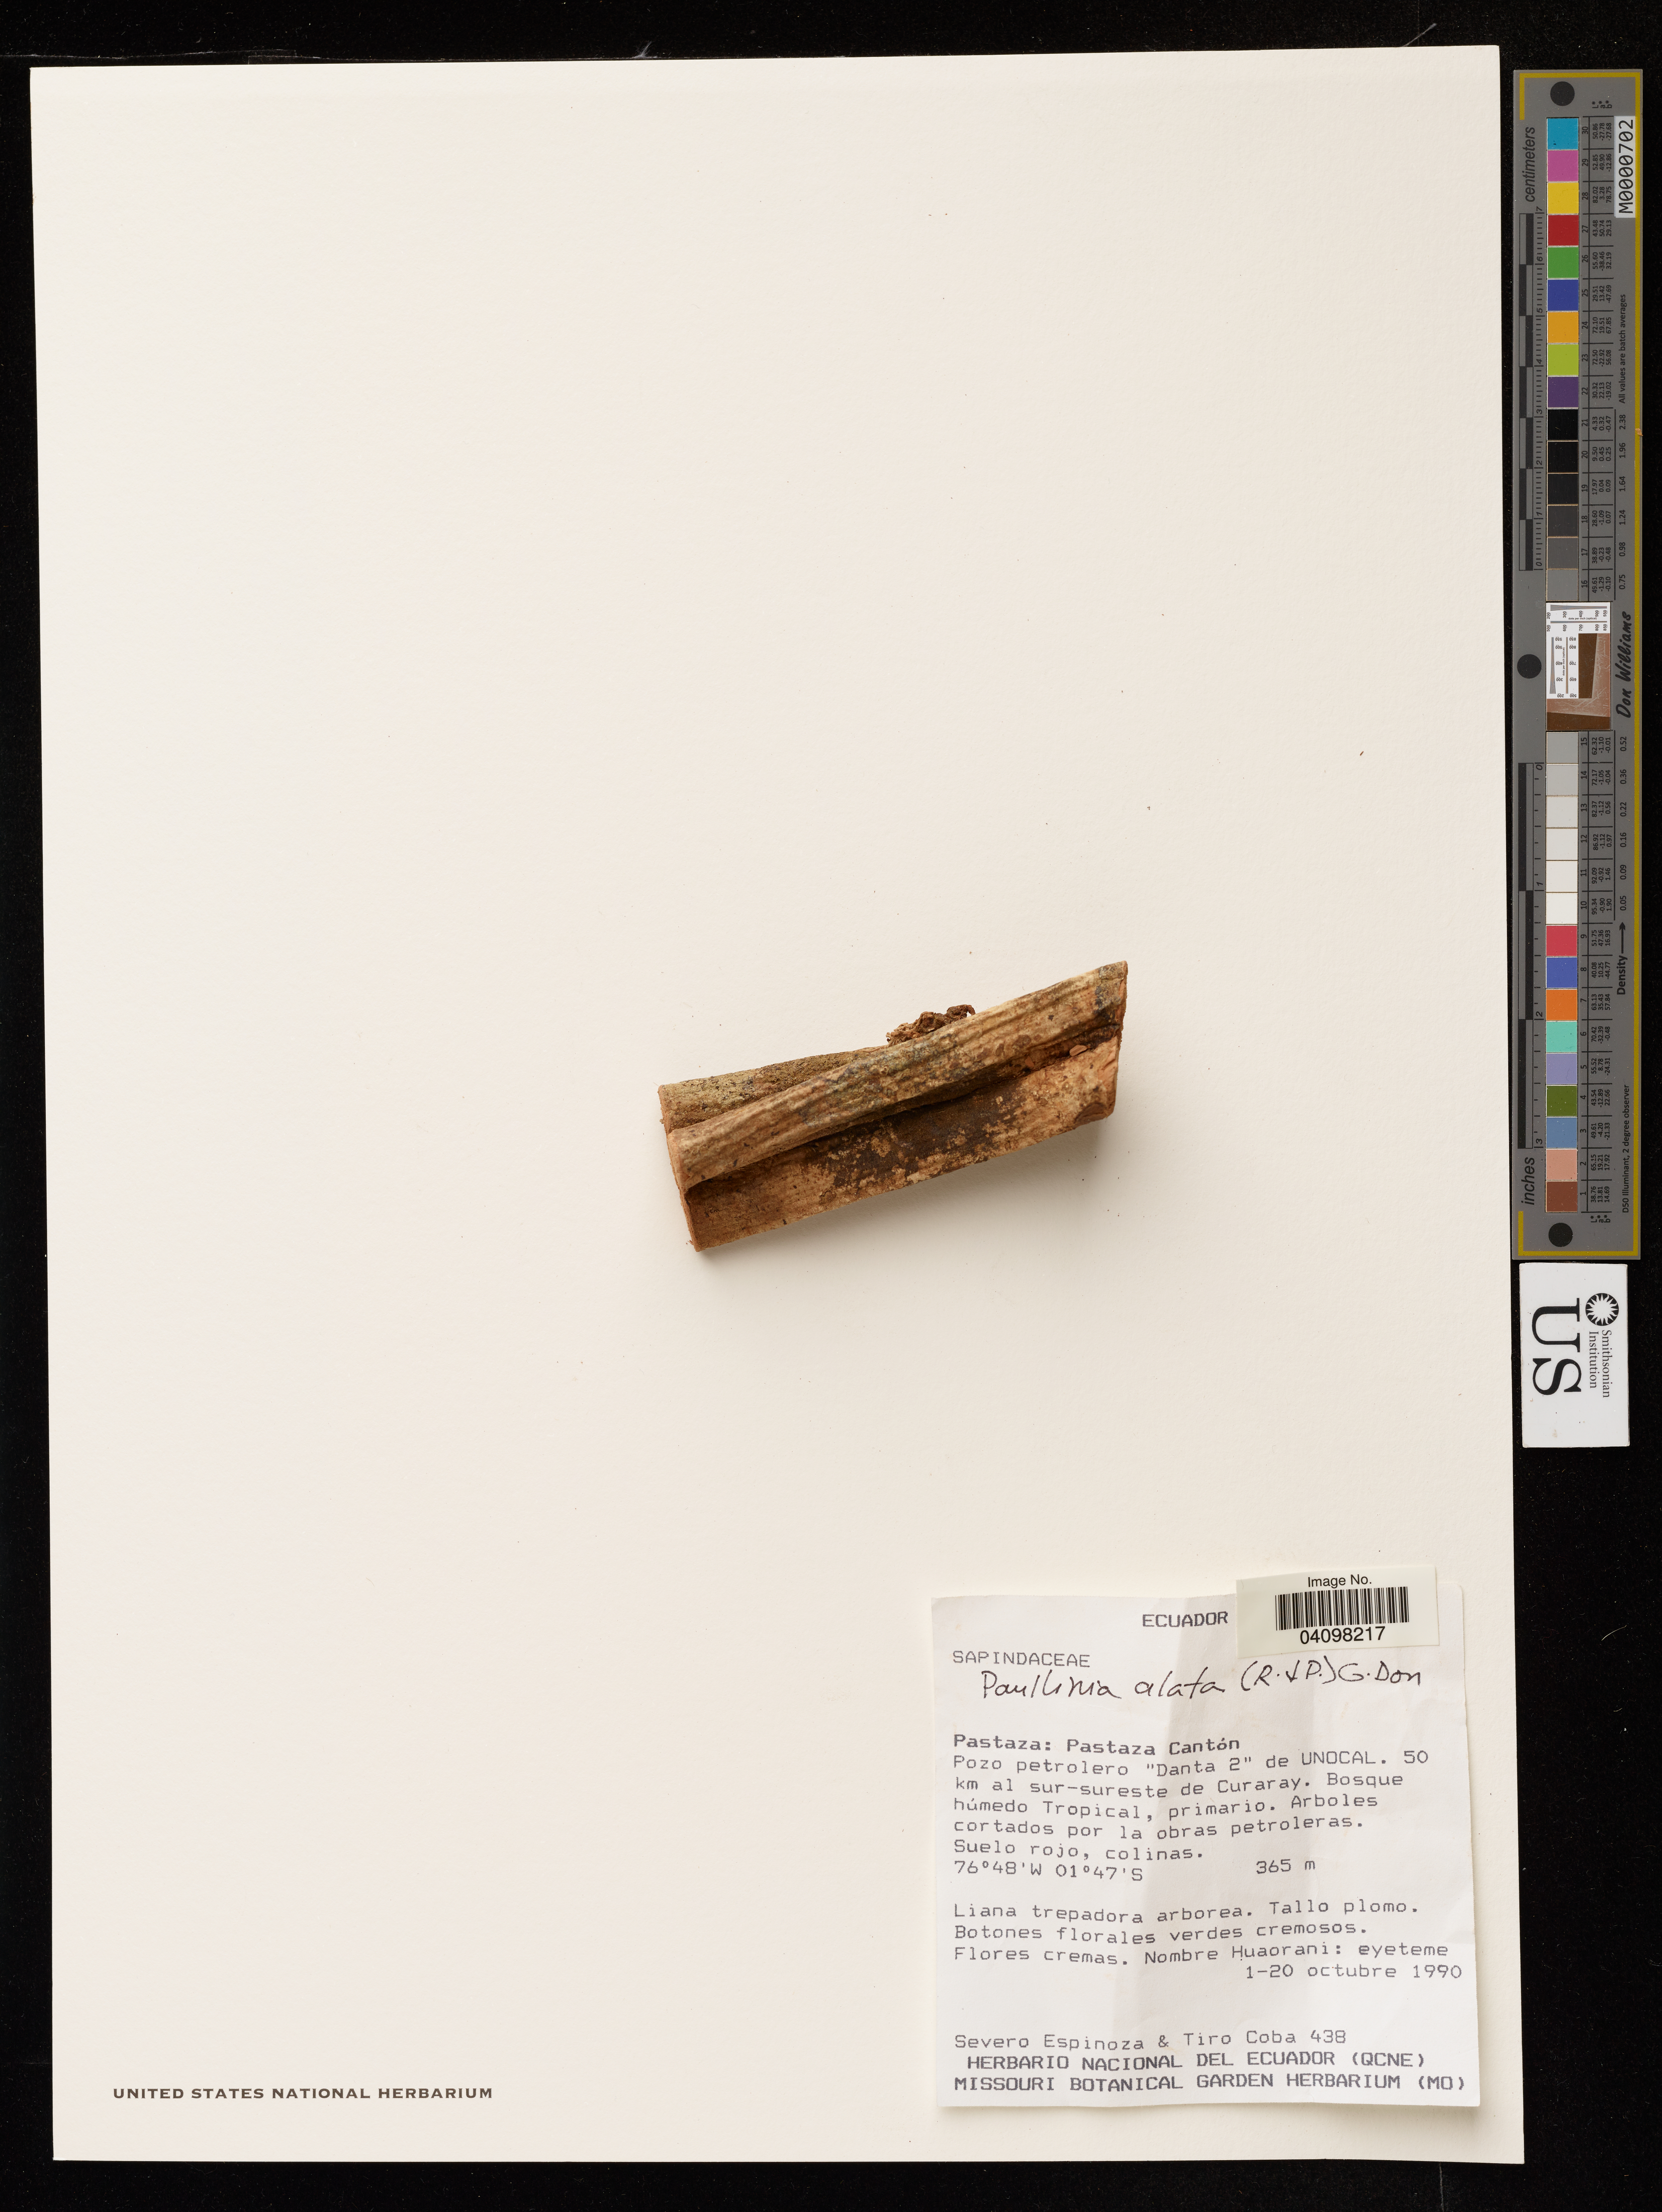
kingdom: Plantae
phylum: Tracheophyta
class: Magnoliopsida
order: Sapindales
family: Sapindaceae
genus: Paullinia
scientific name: Paullinia alata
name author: (Ruiz & Pav.) G. Don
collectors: S. Espinoza & A. Cobb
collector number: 438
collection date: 1990-10-01/1990-10-20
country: Ecuador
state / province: Pastaza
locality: Pastaza Cantón. Pozo petrolero "Danta 2" de UNOCAL. 50 km al sur-sureste de Curaray. Bosque húmedo Tropical, primario.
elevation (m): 365